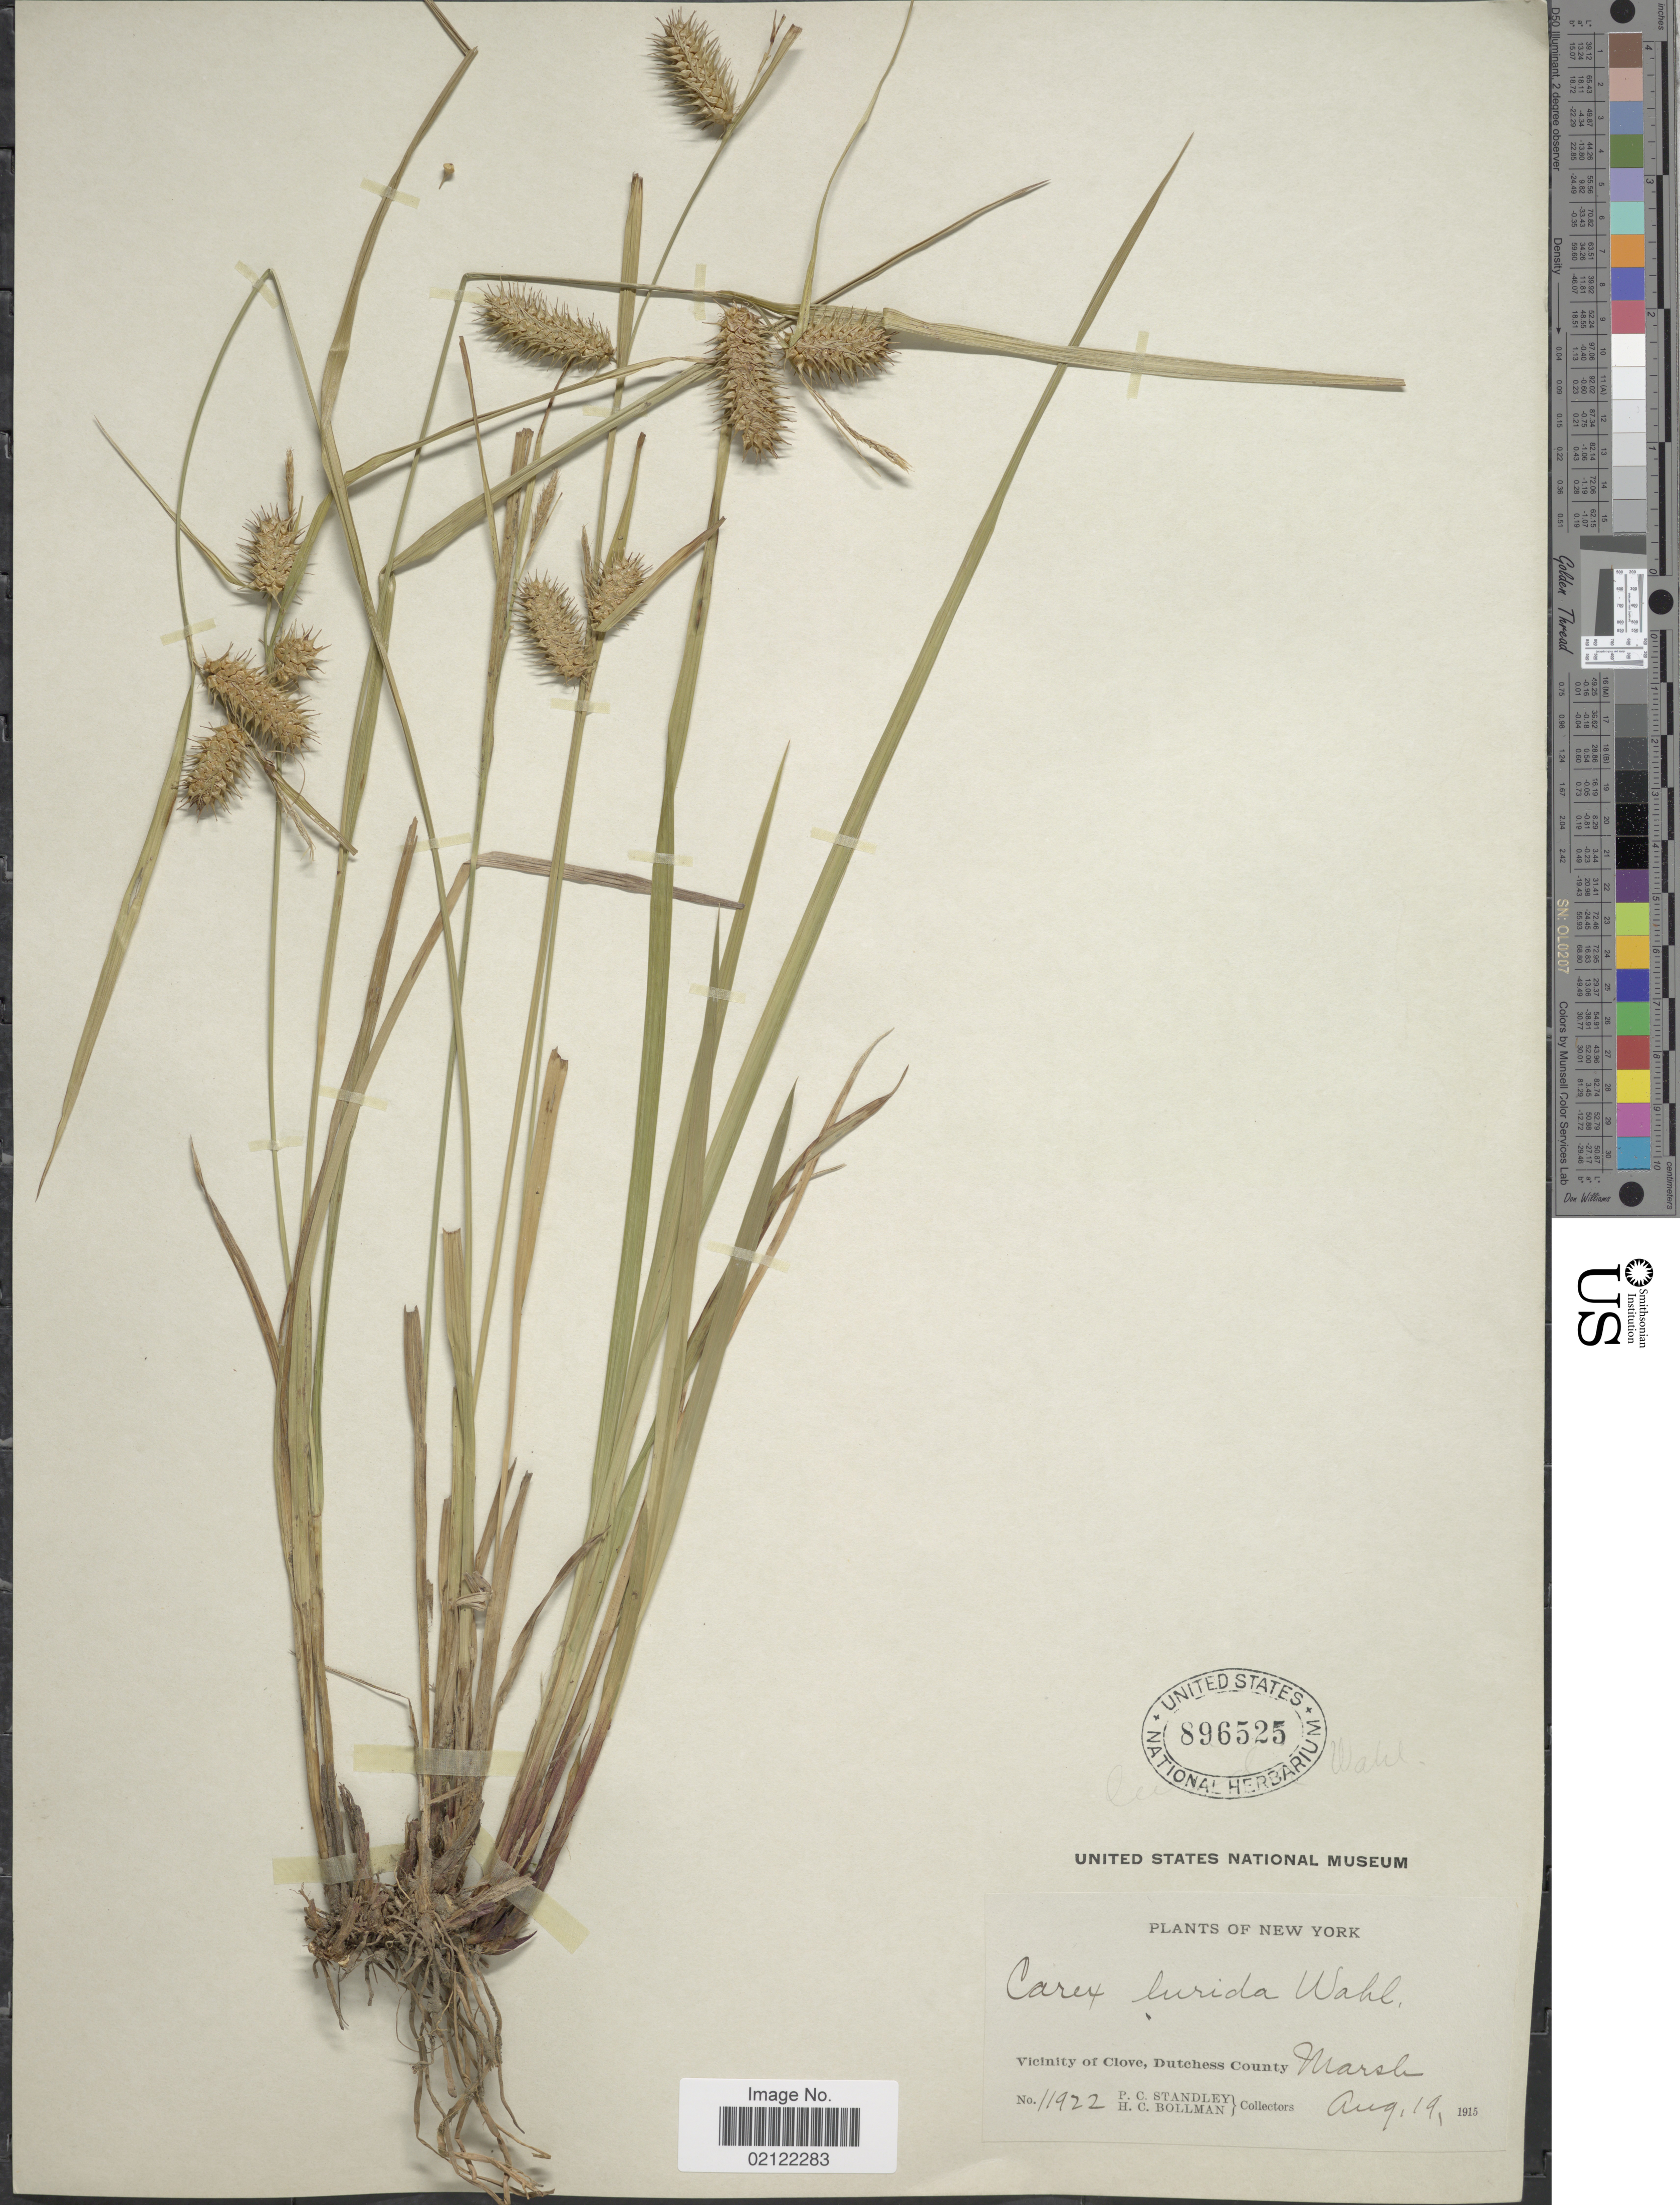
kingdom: Plantae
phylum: Tracheophyta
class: Liliopsida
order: Poales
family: Cyperaceae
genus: Carex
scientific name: Carex lurida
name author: Wahlenb.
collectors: P. C. Standley & H. C. Bollman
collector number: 11922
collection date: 1915-08-19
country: United States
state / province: New York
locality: Vicinity of Clove, Dutchess County. Marsh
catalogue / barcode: US 896525